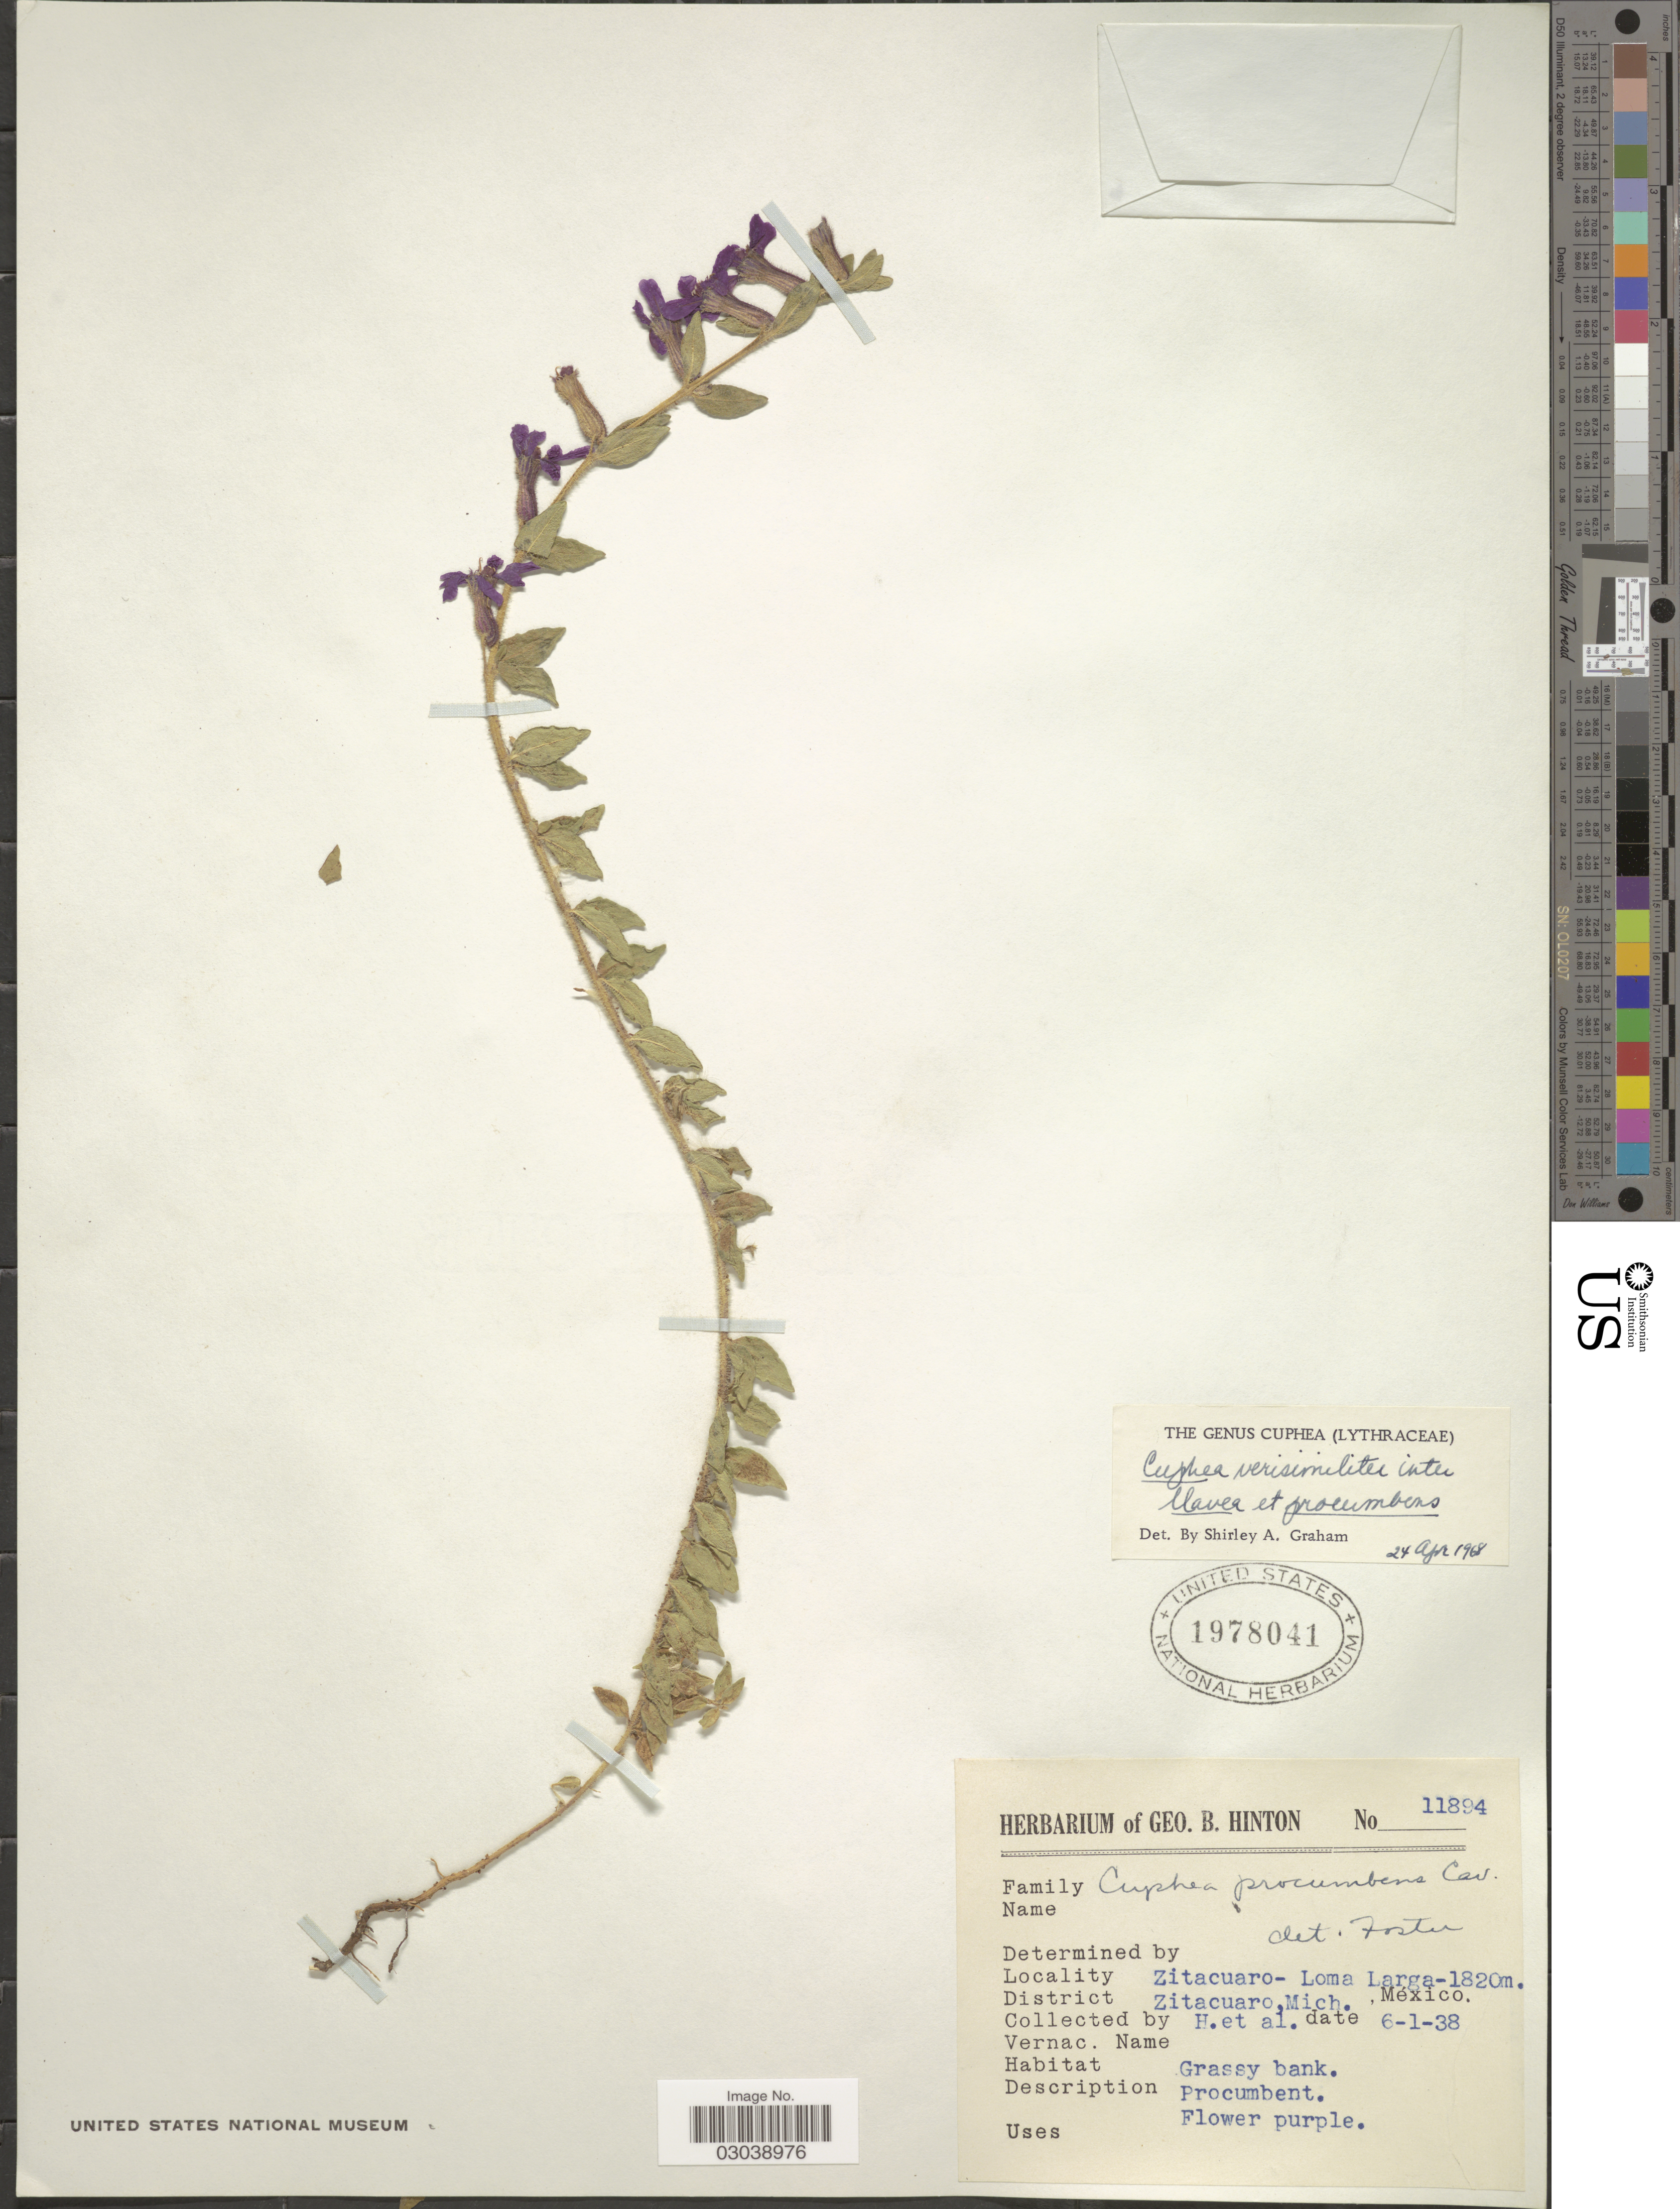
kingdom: Plantae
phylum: Tracheophyta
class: Magnoliopsida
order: Myrtales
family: Lythraceae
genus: Cuphea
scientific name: Cuphea procumbens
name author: L.D. Gómez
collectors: G. B. Hinton & et al.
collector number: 11894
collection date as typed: Transcribed d/m/y: 6/1/38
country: Mexico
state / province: Michoacán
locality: Zitacuaro- Loma Larga, District Zitacuaro, Mich.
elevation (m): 1820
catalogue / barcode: US 1978041